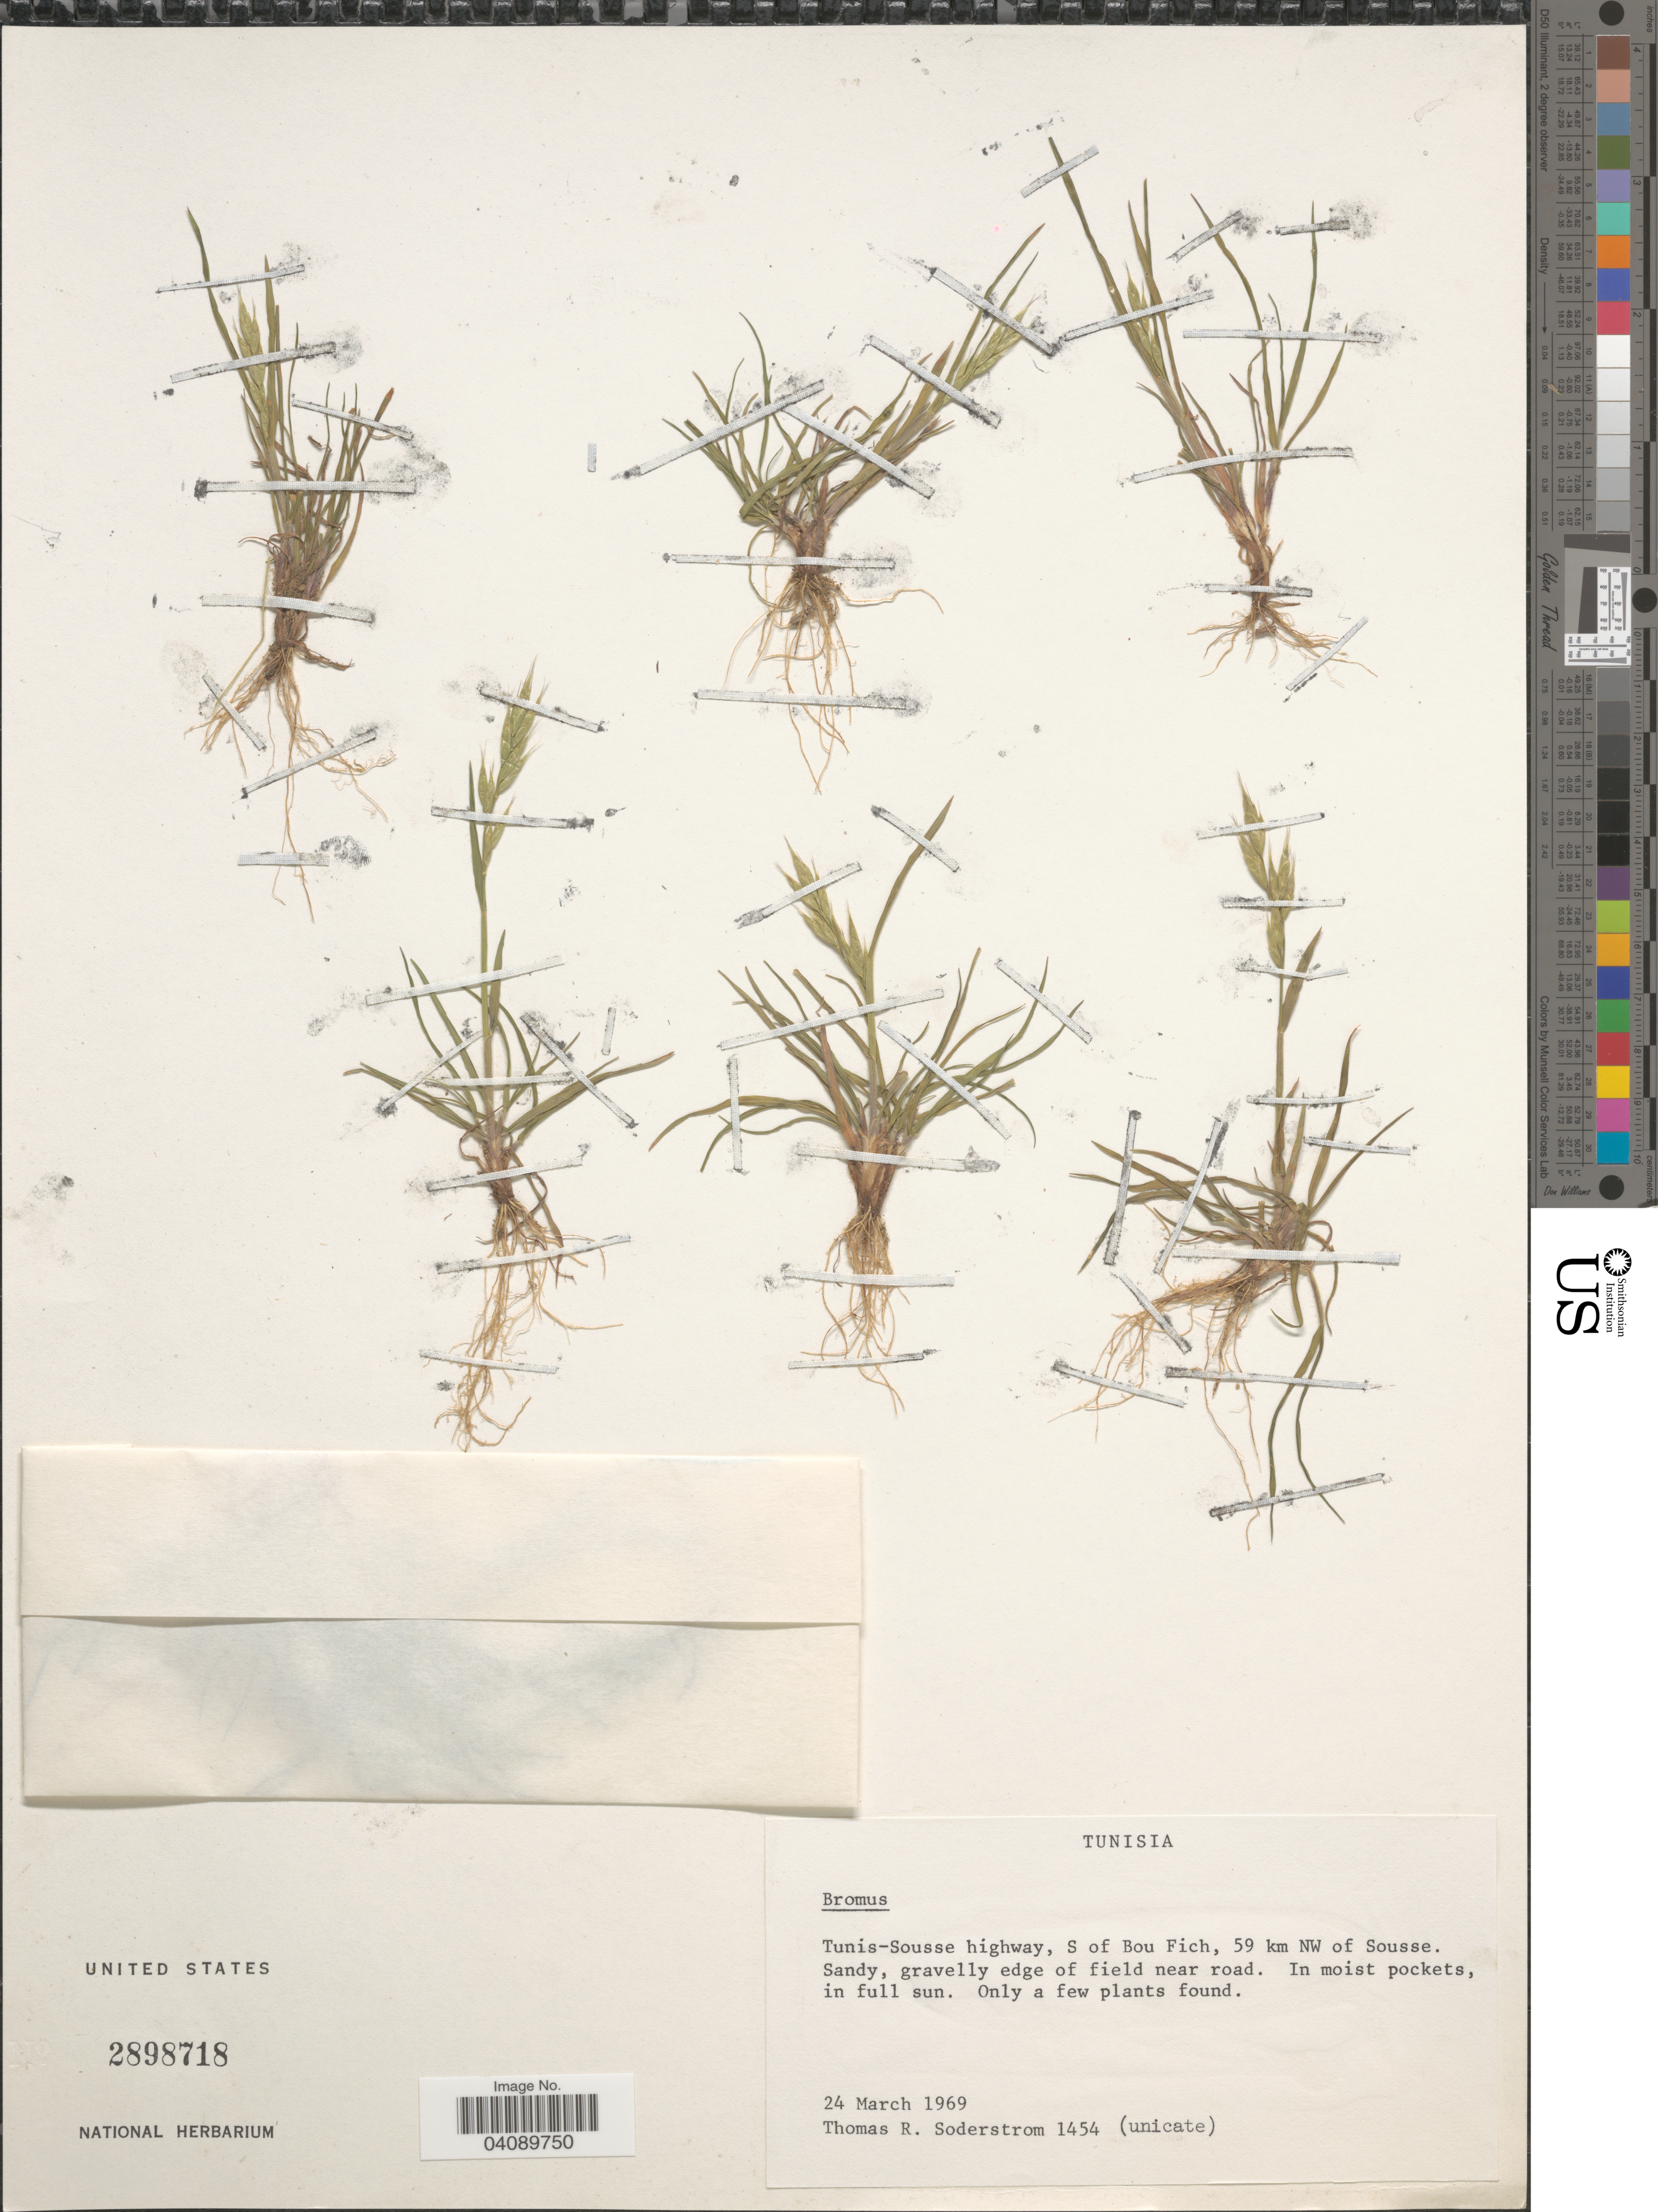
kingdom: Plantae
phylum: Tracheophyta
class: Liliopsida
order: Poales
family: Poaceae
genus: Bromus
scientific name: Bromus sp.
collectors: T. R. Soderstrom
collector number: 1454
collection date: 1969-03-24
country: Tunisia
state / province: Sousse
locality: Tunis-Sousse highawy, S of Bou Fich, 59 km NW of Sousse.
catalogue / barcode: US 2898718